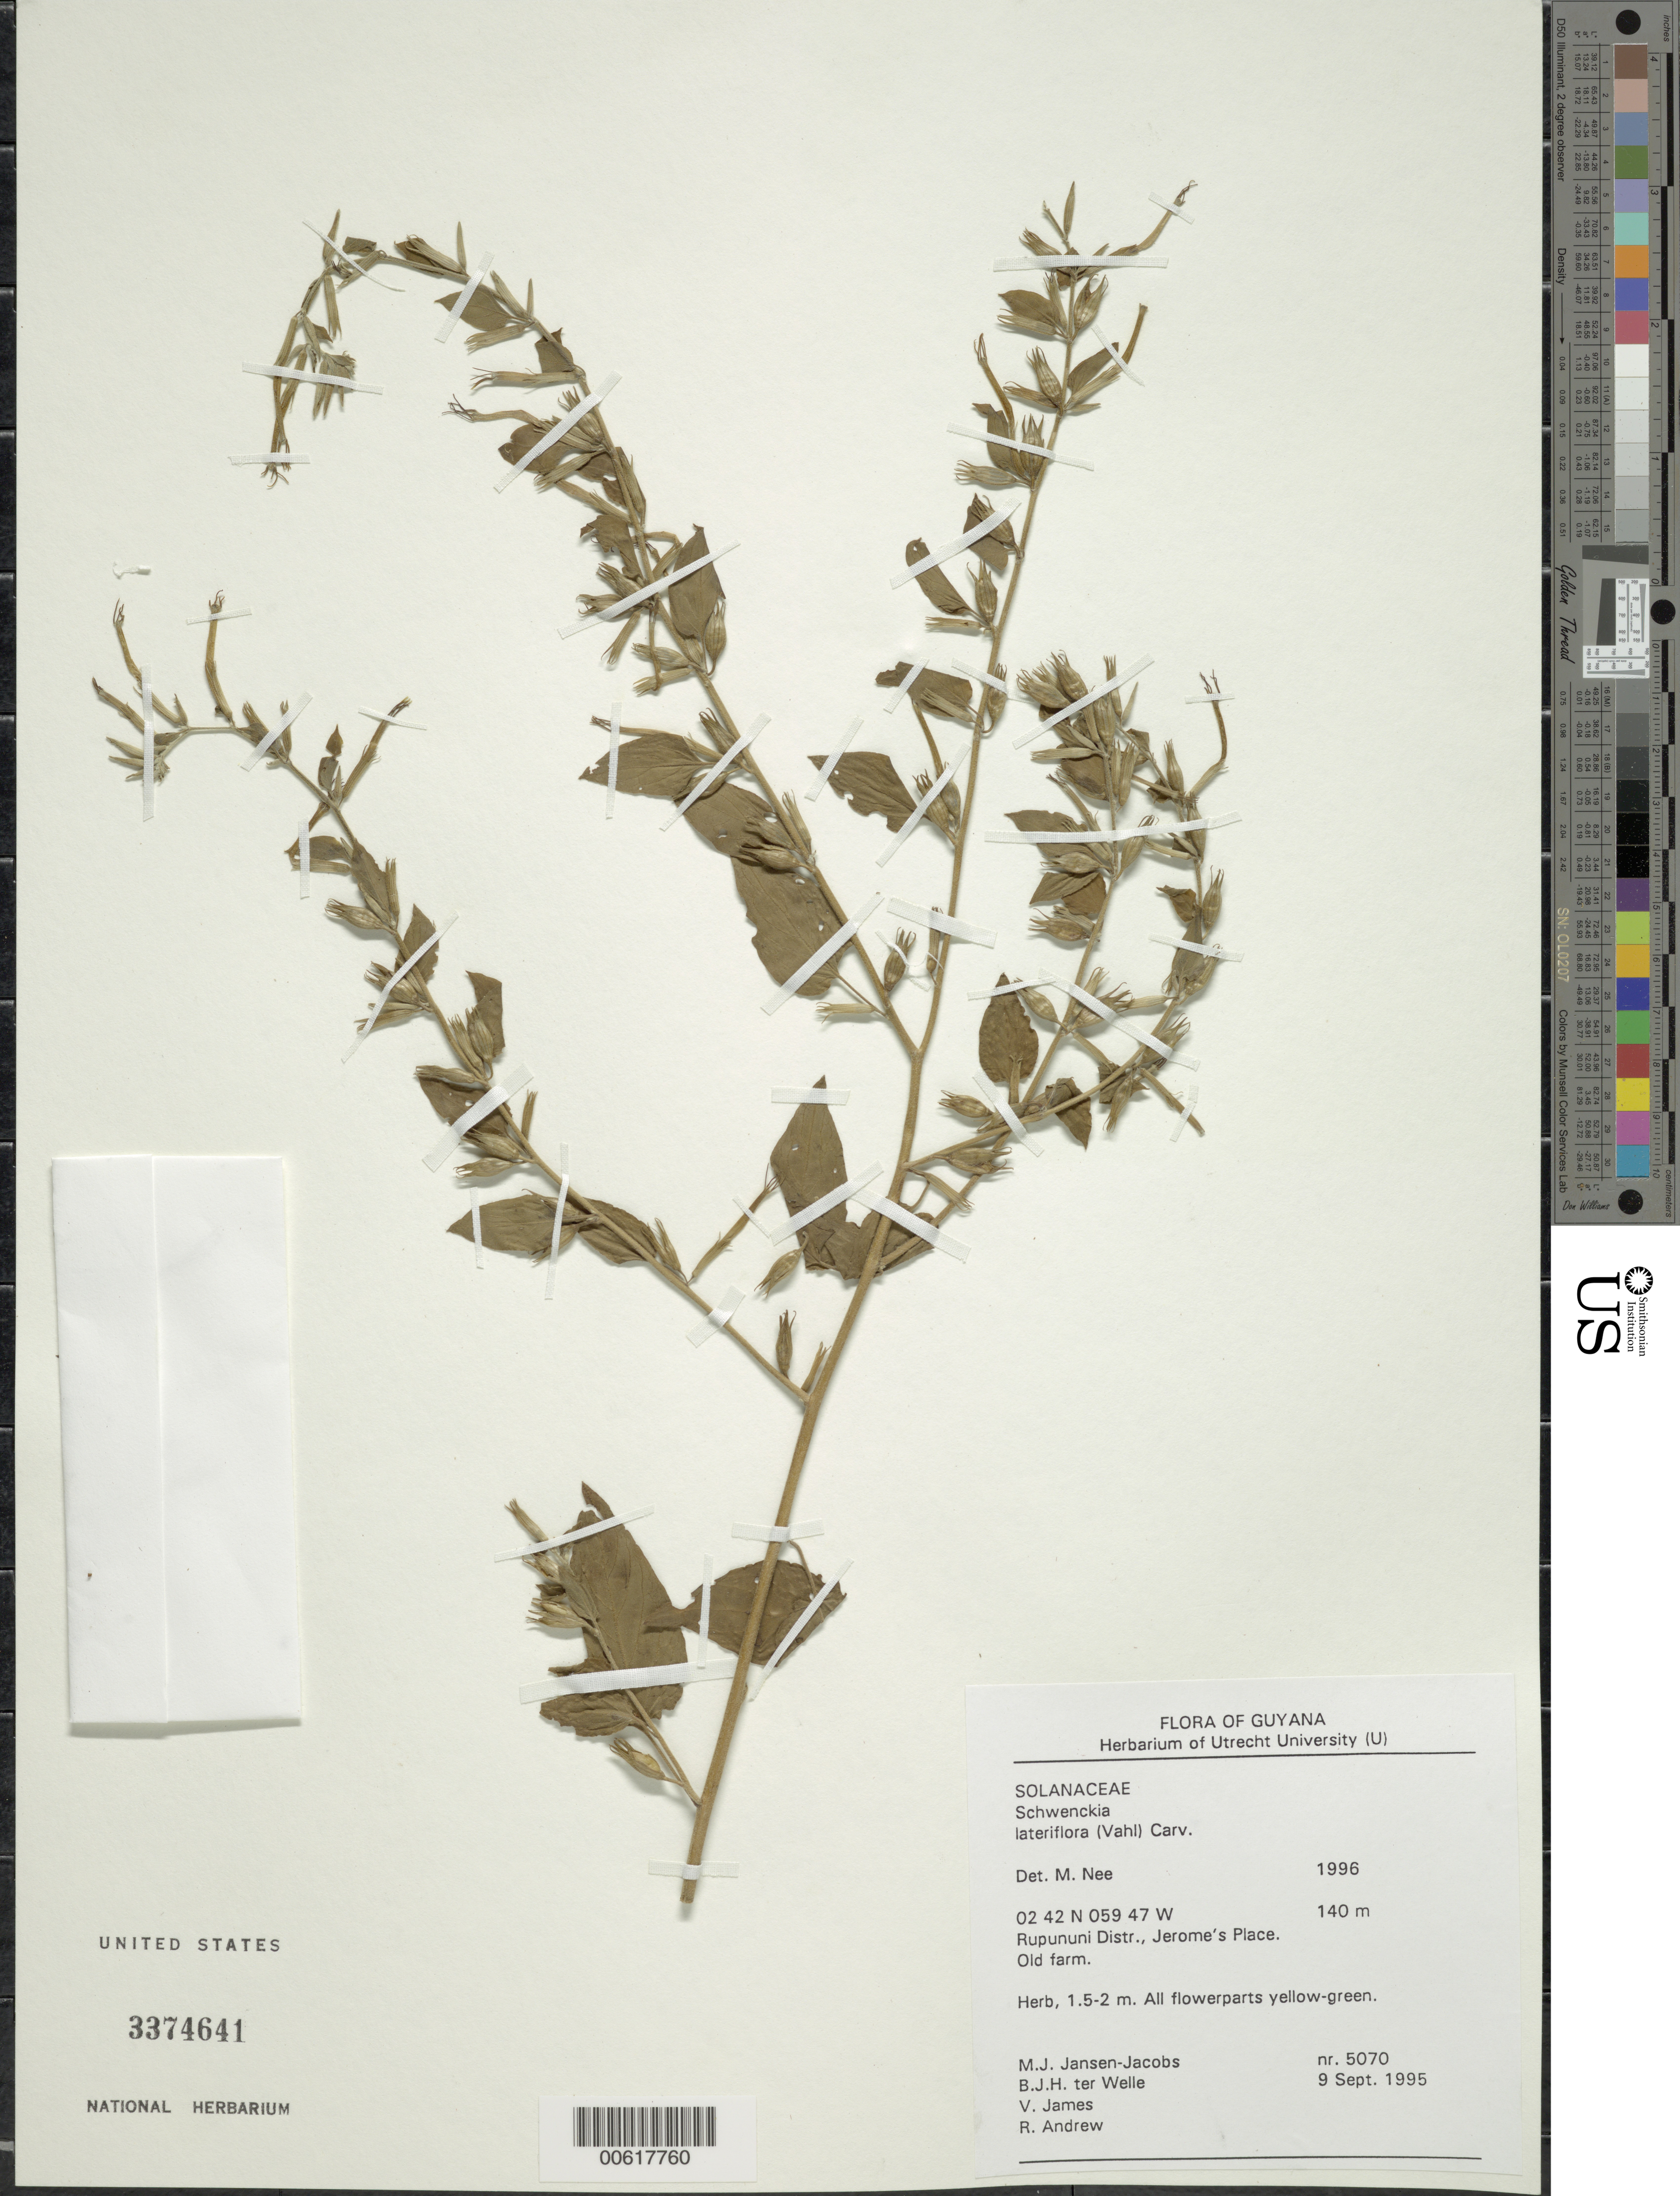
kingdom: Plantae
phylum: Tracheophyta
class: Magnoliopsida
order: Solanales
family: Solanaceae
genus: Schwenckia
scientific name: Schwenckia lateriflora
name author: (Vahl) Carvalho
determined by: Nee, Michael H.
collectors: M. J. Jansen-Jacobs, B. Welle, V. James & R. Andrew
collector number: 5070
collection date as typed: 9-Sep-95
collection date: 1995-09-09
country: Guyana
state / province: U. Takutu-U. Essequibo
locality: Jerome's Place, Talidku Mt., Rupununi Dist.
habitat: Old farm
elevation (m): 140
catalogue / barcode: US 3374641